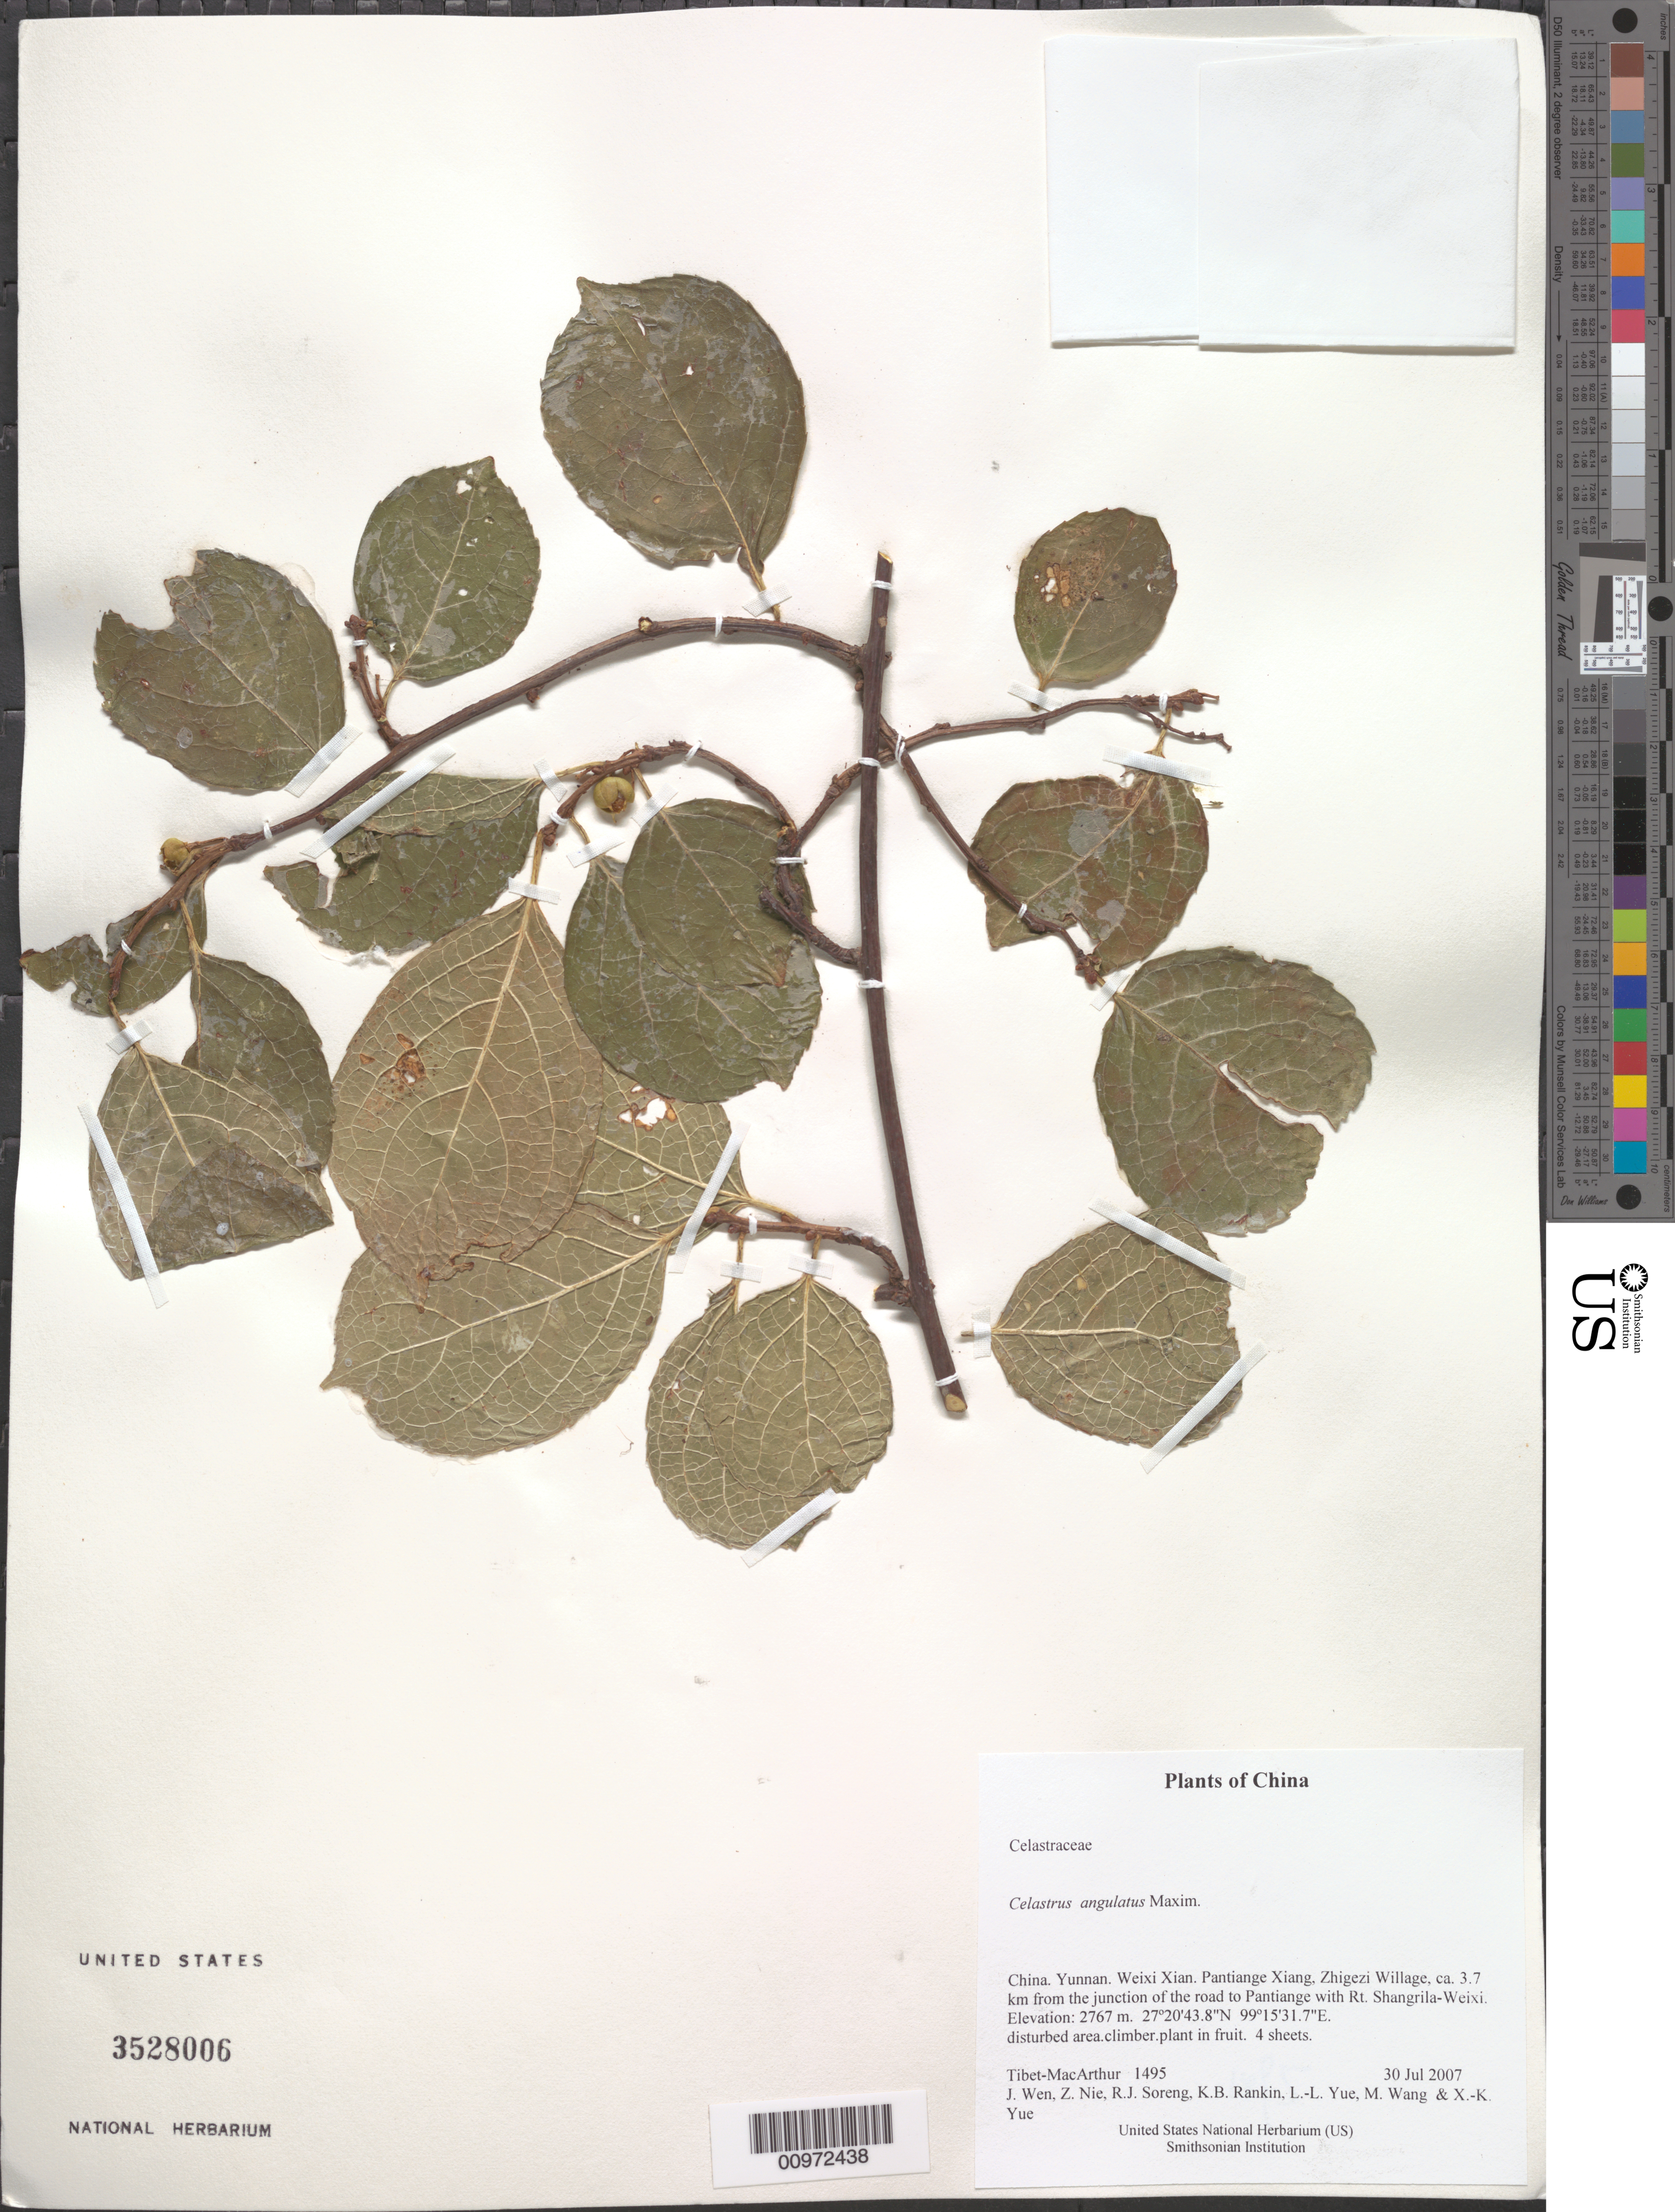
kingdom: Plantae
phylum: Tracheophyta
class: Magnoliopsida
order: Celastrales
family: Celastraceae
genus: Celastrus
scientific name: Celastrus angulatus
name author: Maxim.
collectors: Tibet-MacArthur, J. Wen, Z. Nie, R. J. Soreng, K. Rankin, L. Yue, M. Wang & X. Yue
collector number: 1495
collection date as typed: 30 Jul 2007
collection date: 2007-07-30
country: China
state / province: Yunnan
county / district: Weixi Xian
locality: Pantiange Xiang, Zhigezi Willage, ca. 3.7 km from the junction of the road to Pantiange with Rt. Shangrila-Weixi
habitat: disturbed area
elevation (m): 2767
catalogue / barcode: US 3528006